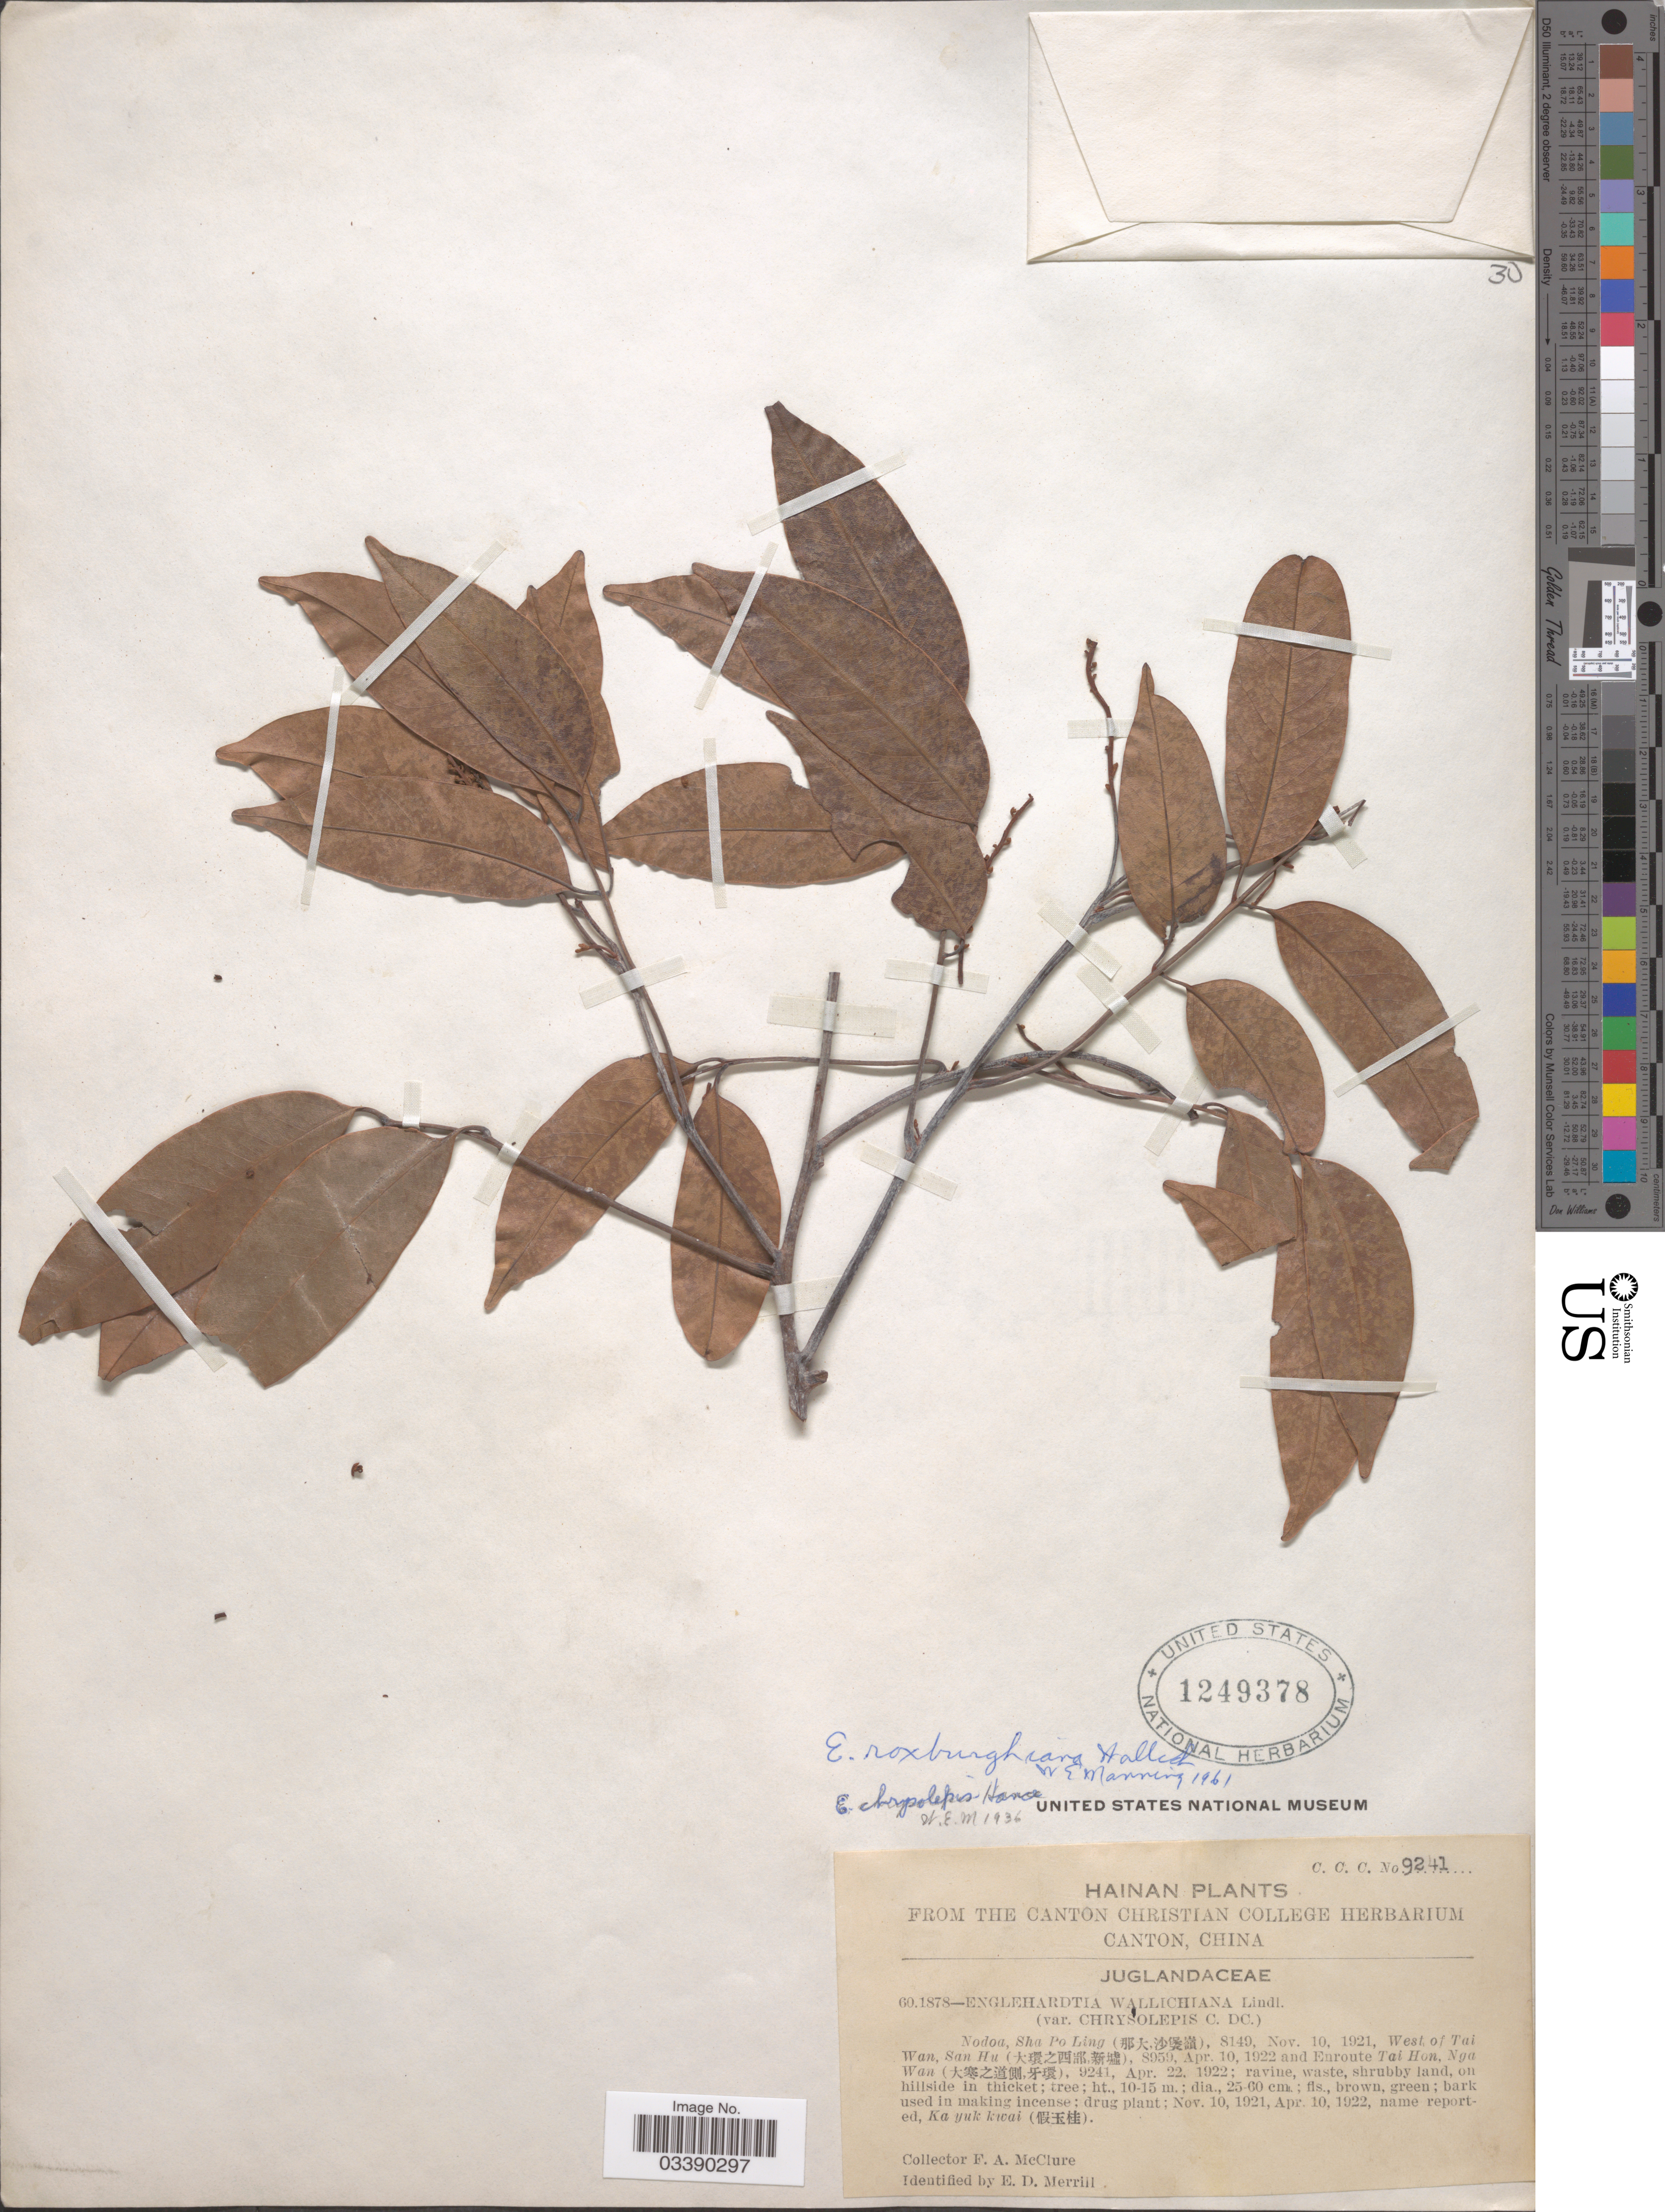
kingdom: Plantae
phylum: Tracheophyta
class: Magnoliopsida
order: Fagales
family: Juglandaceae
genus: Engelhardia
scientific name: Engelhardia roxburghiana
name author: Lindl.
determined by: Strong, Mark T., (BOT), Smithsonian Institution - National Museum of Natural History (UNITED STATES)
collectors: F. A. McClure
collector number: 9241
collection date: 1922-04-22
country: China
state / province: Hainan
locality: Enroute Tai Hon, Nga Wan (X).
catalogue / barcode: US 1249378